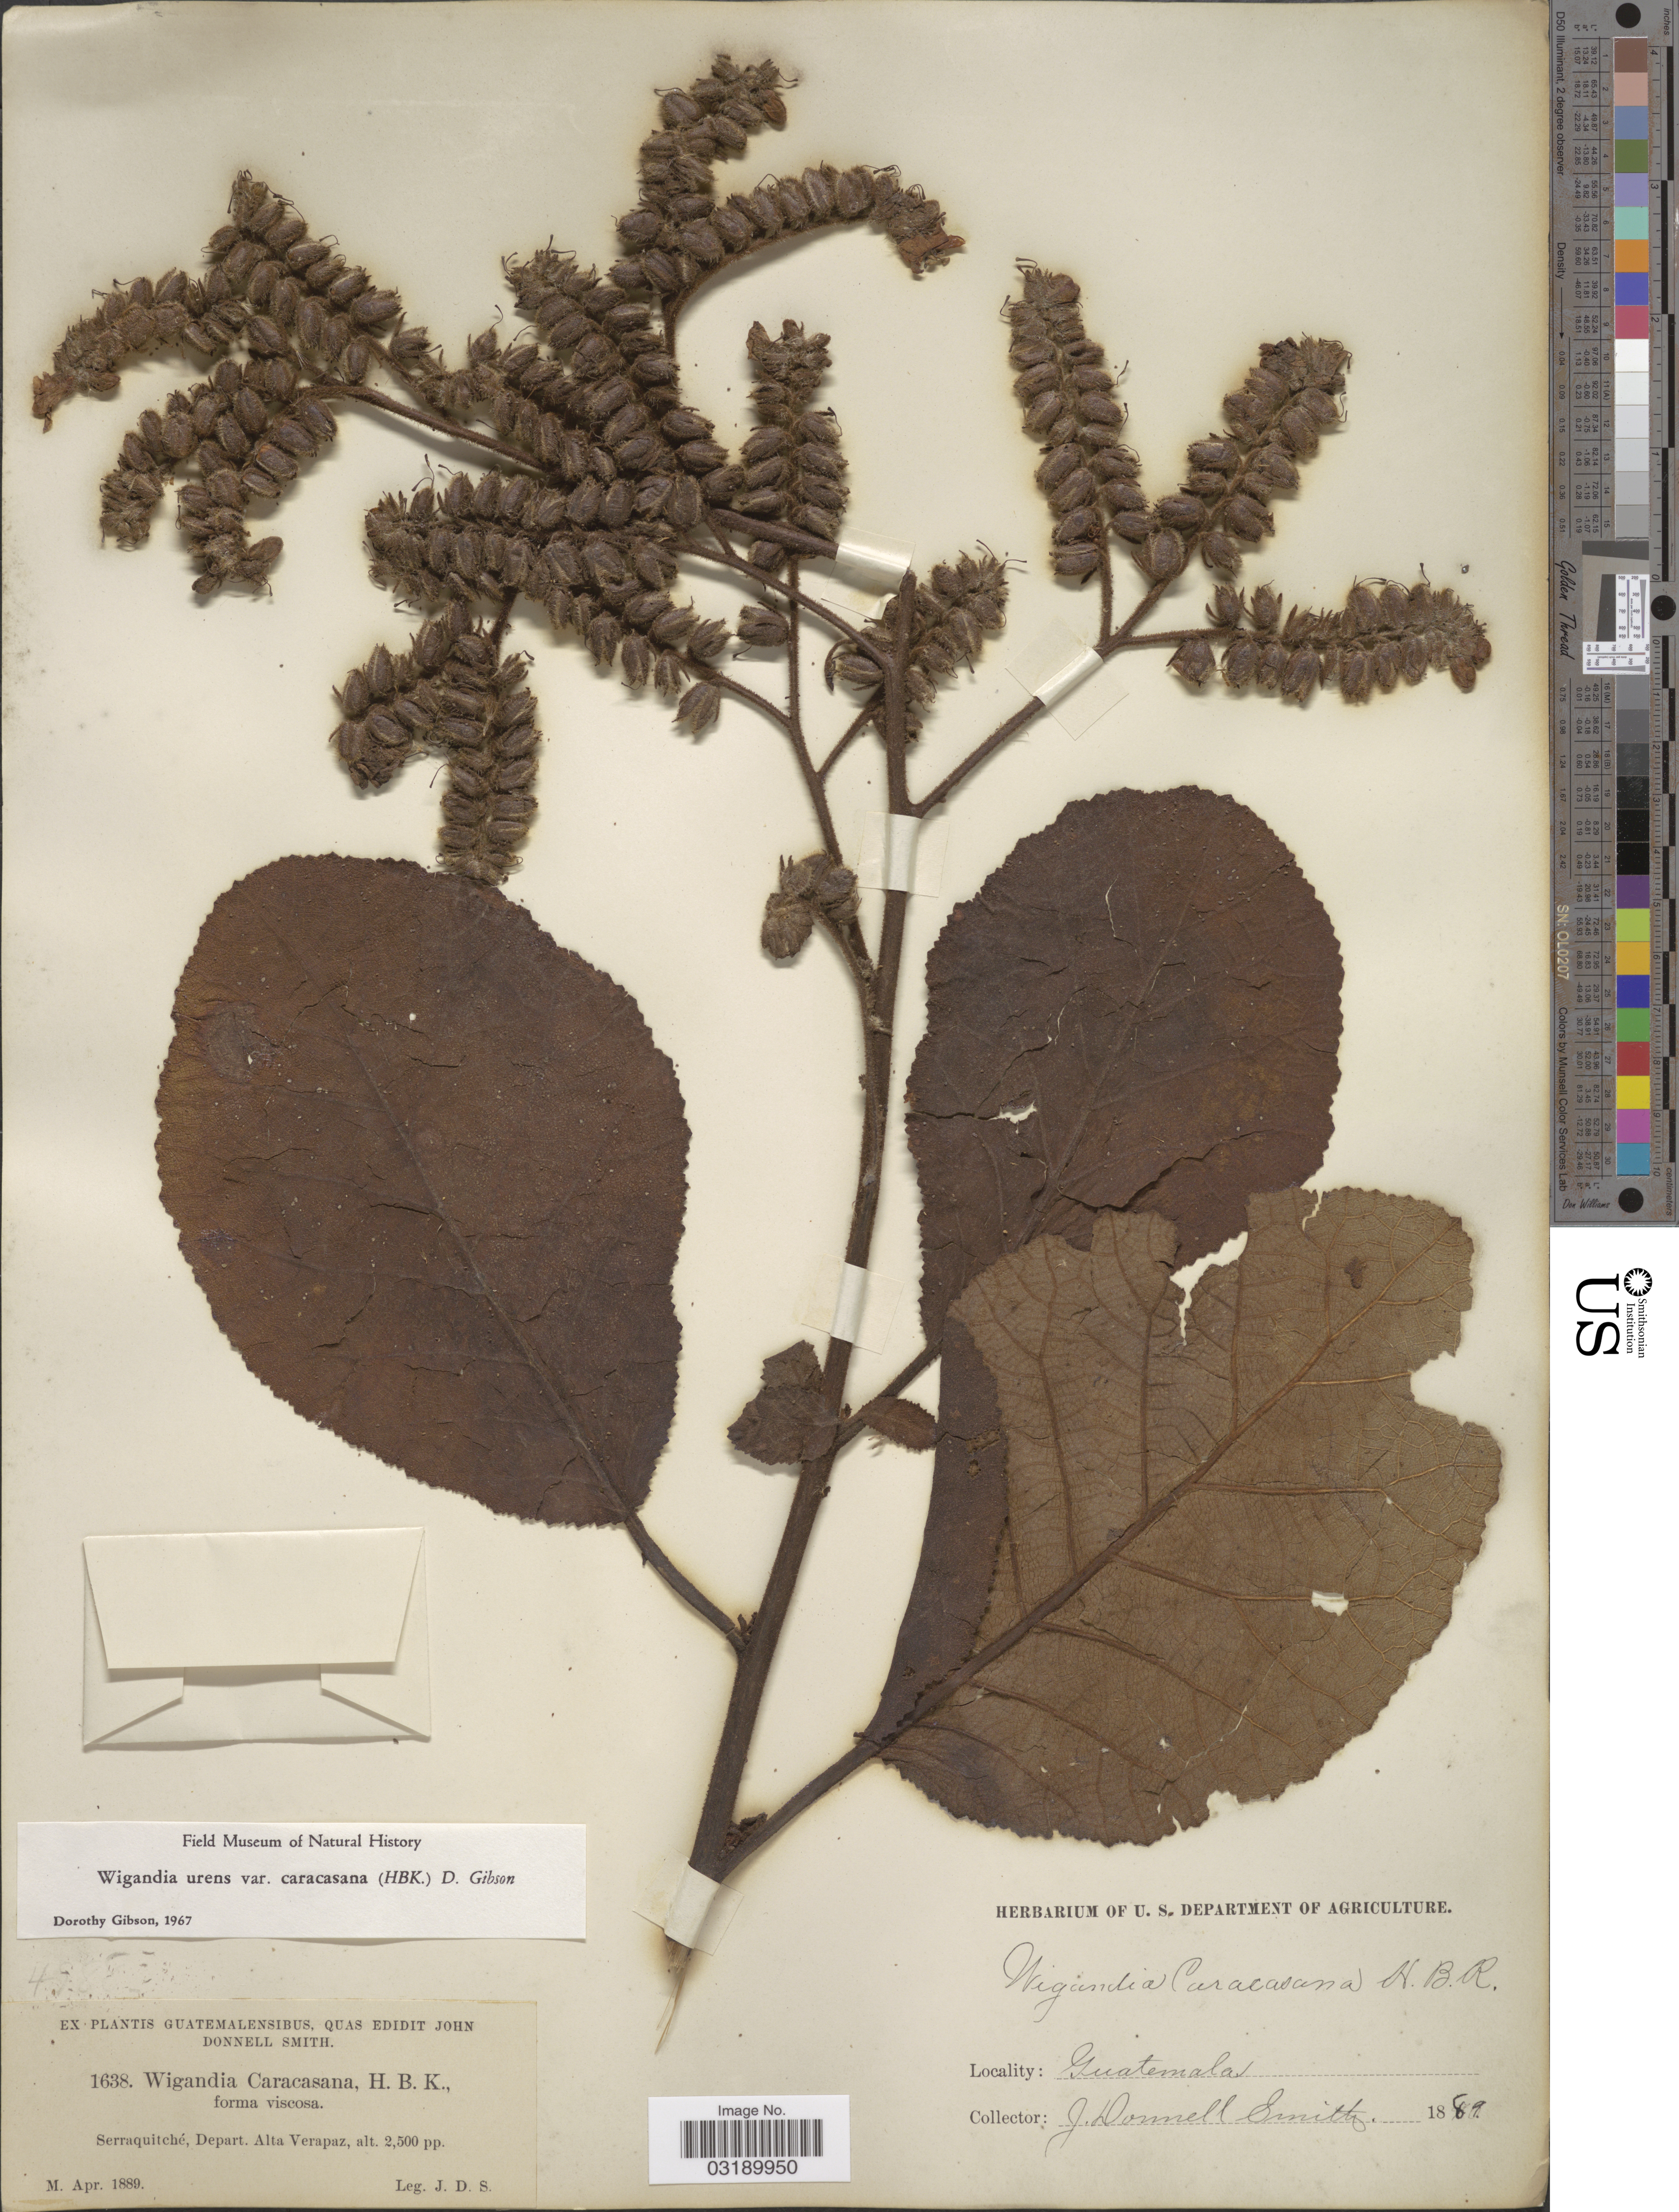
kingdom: Plantae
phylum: Tracheophyta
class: Magnoliopsida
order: Boraginales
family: Namaceae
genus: Wigandia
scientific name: Wigandia urens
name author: (Ruiz & Pav.) Kunth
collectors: J. Donnell Smith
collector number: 1638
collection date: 1889-04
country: Guatemala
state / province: Alta Verapaz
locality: Serraquitché, Depart. Alta Verapaz.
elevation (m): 762